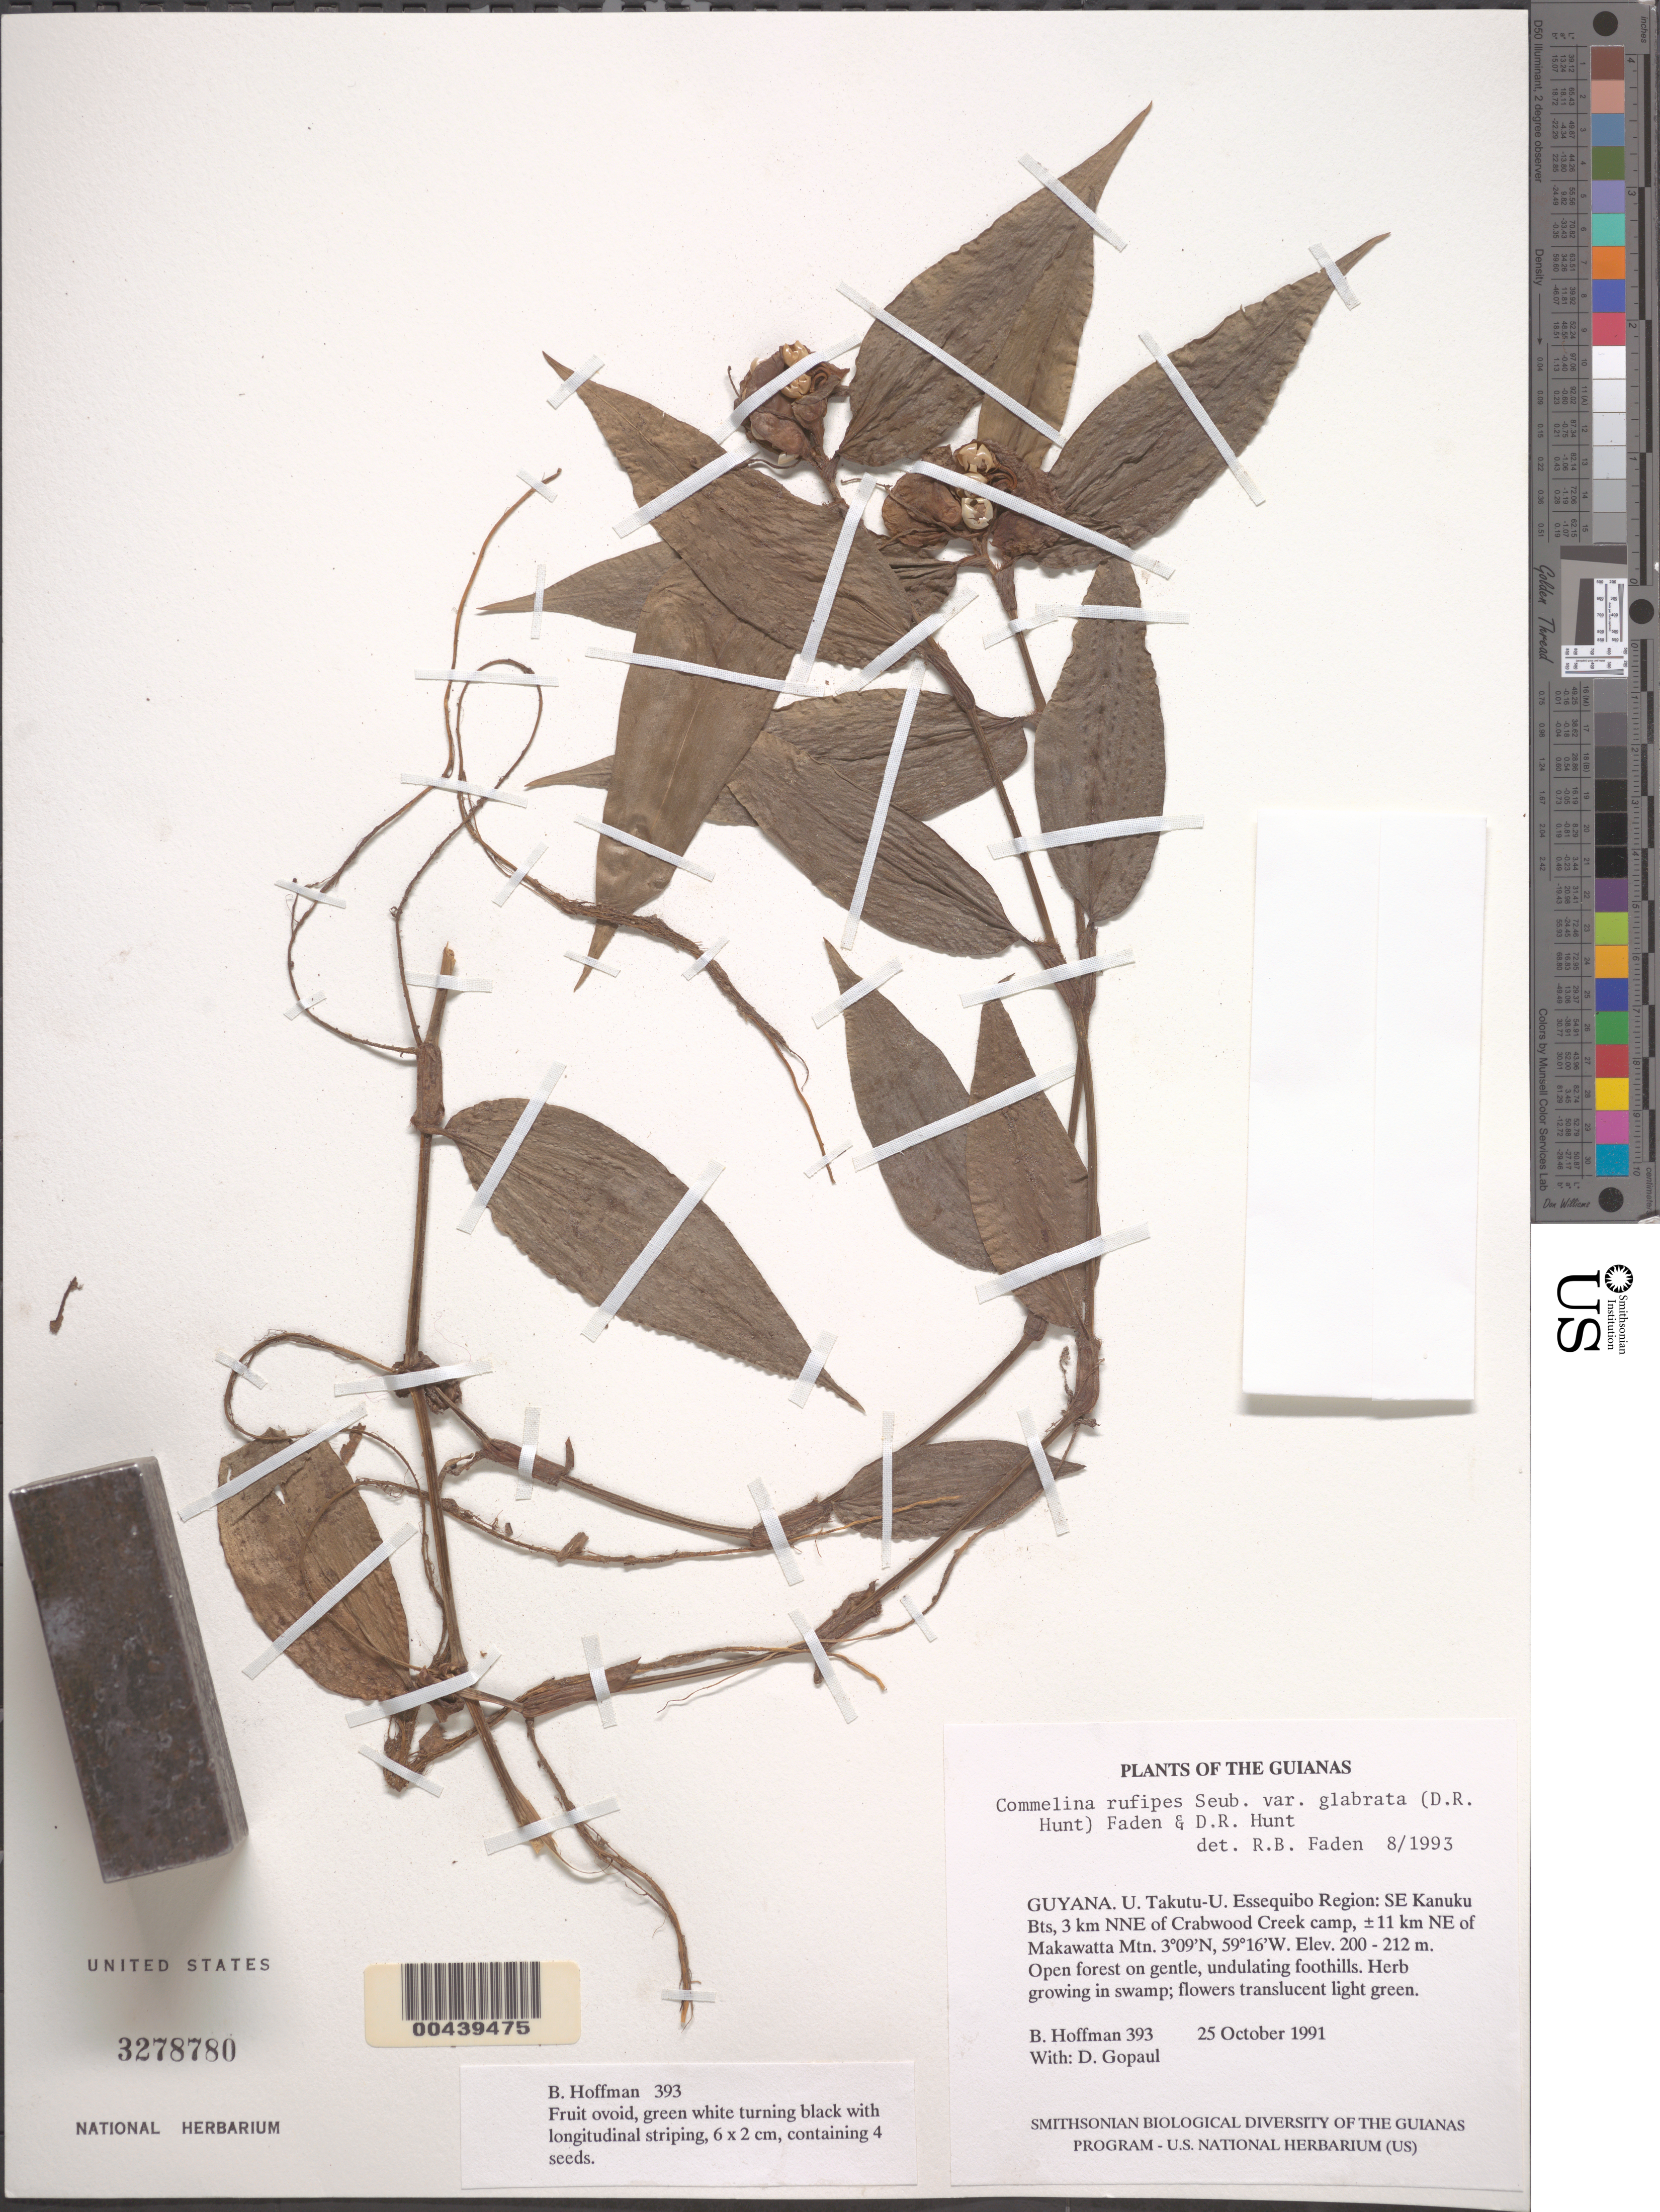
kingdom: Plantae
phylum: Tracheophyta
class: Liliopsida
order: Commelinales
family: Commelinaceae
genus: Commelina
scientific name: Commelina rufipes var. glabrata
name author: (D.R. Hunt) Faden & D.R. Hunt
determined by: Faden, Robert B., (US), Smithsonian Institution - National Museum of Natural History (UNITED STATES)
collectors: B. Hoffman & D. Gopaul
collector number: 393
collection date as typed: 25 Oct 1991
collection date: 1991-10-25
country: Guyana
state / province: U. Takutu-U. Essequibo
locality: Se kanukumts, nne of crabwood creek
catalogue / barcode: US 3278780